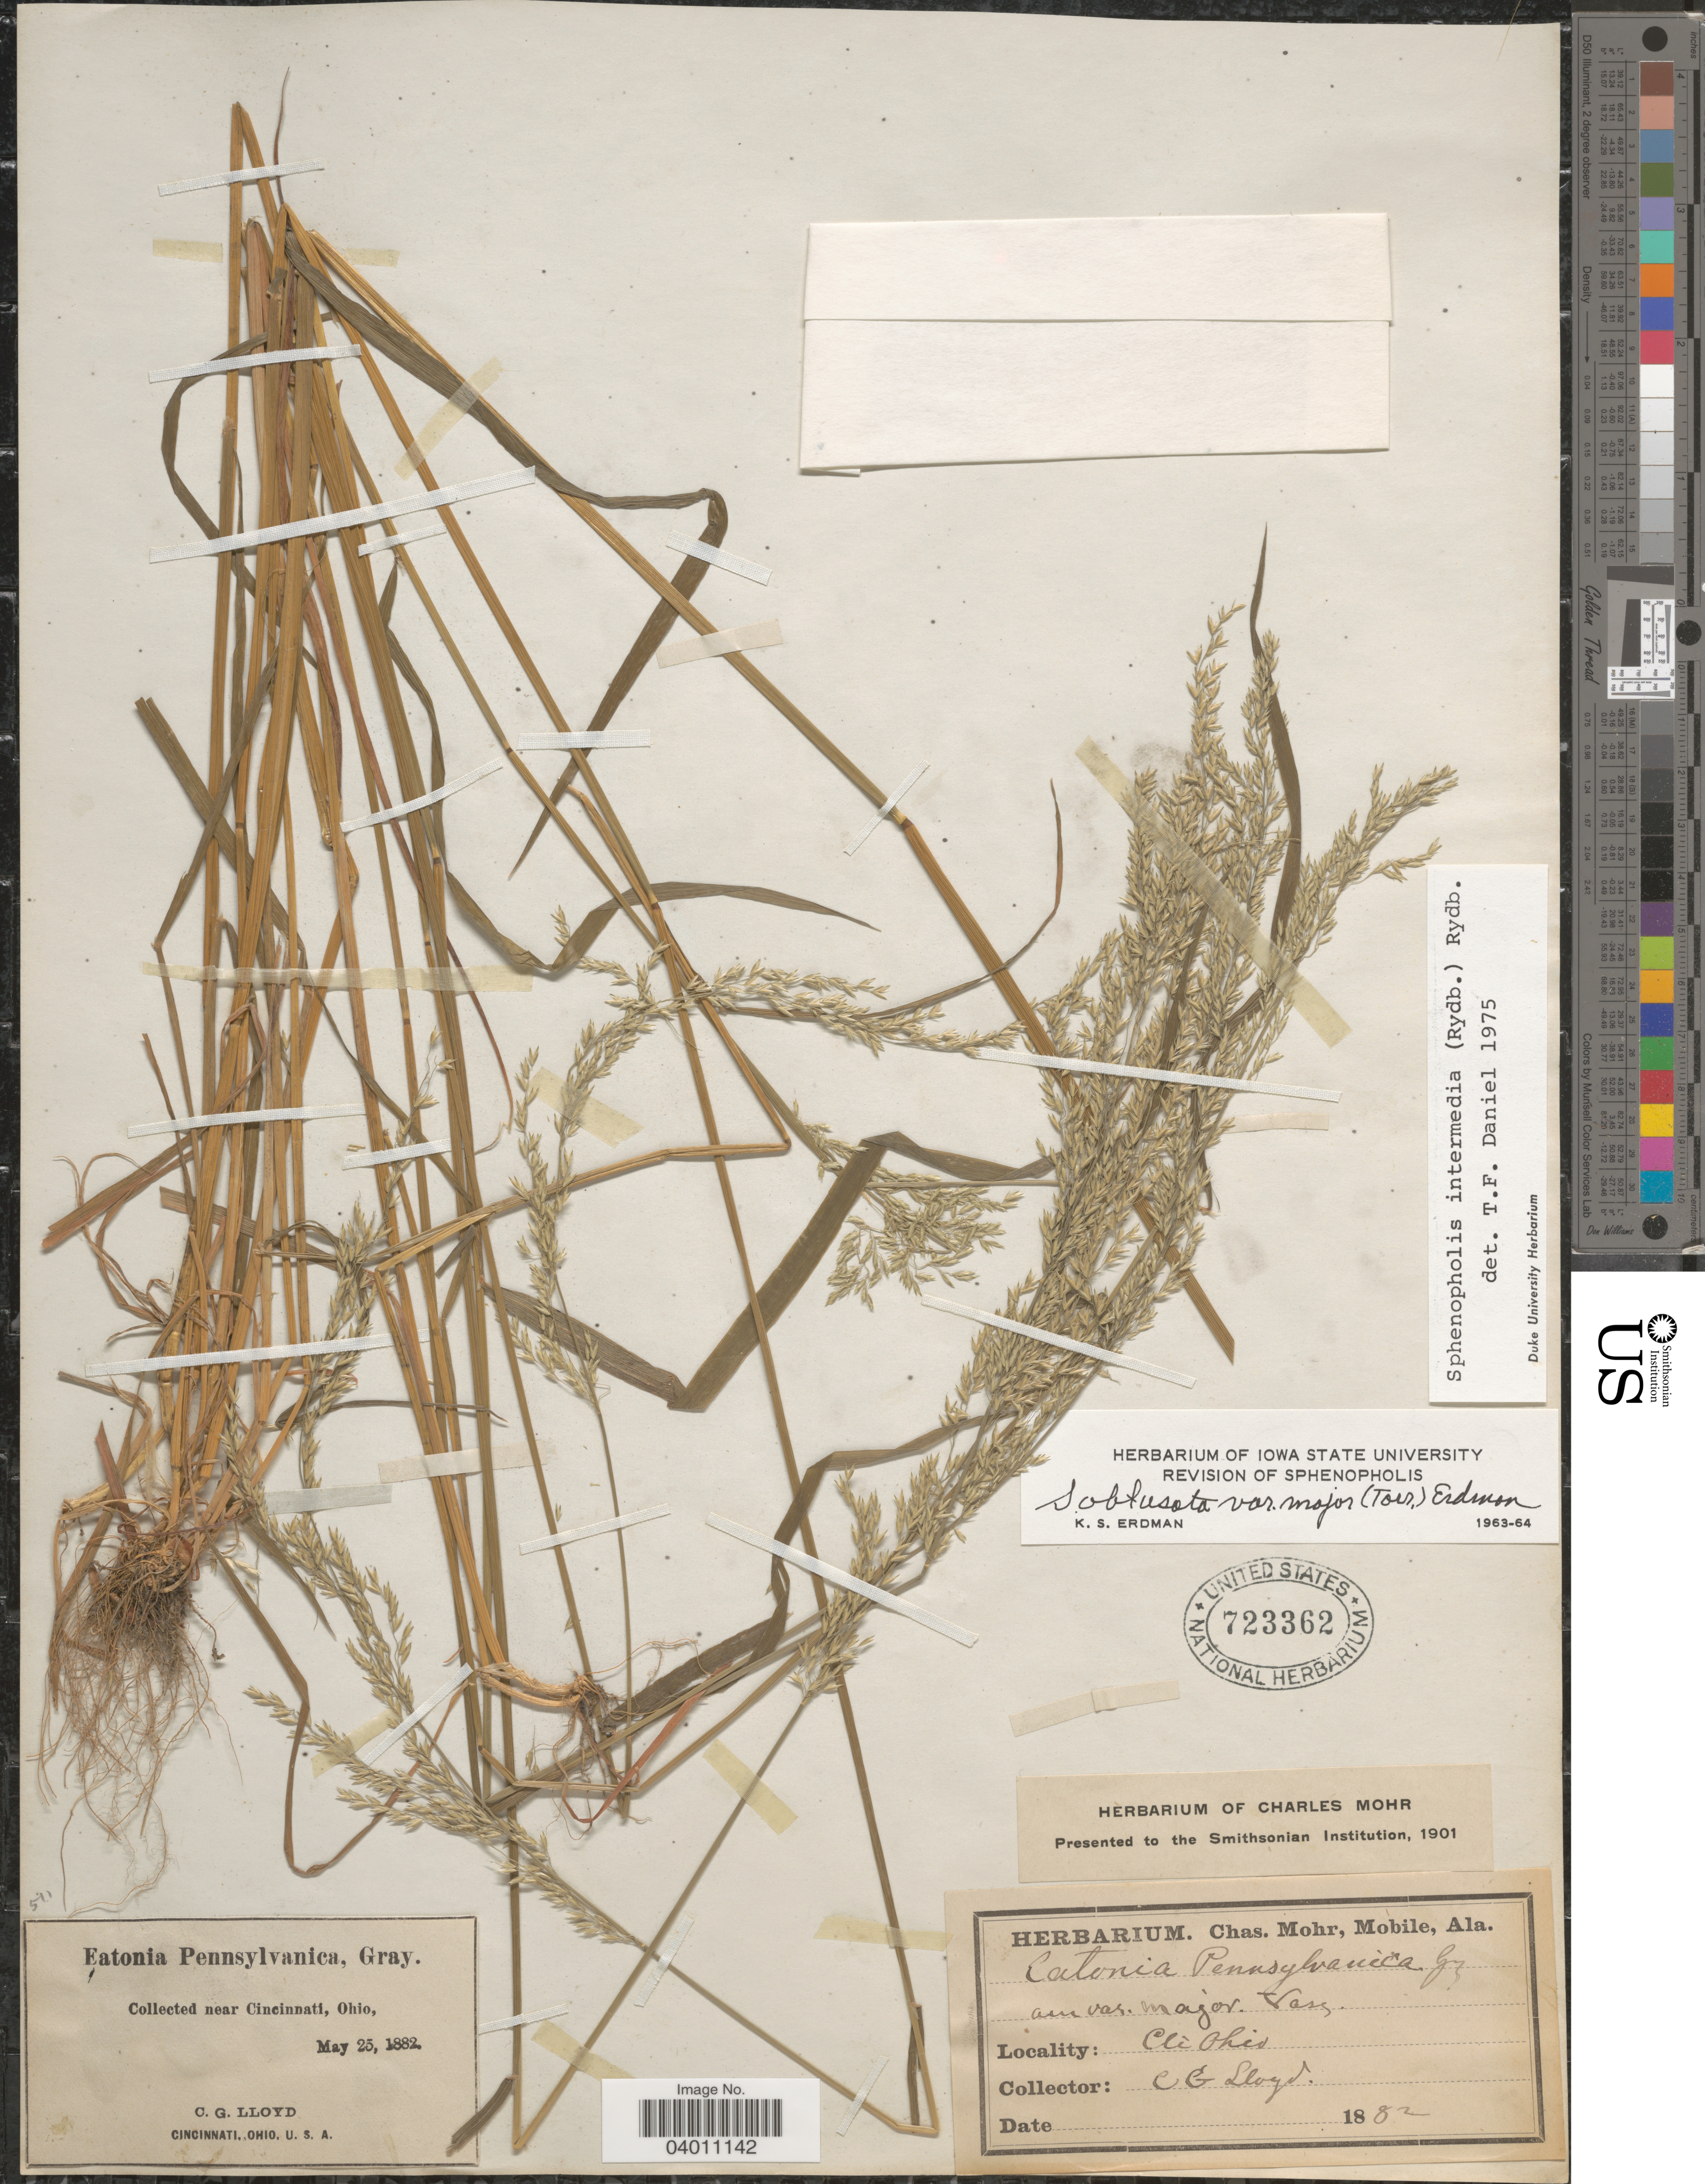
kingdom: Plantae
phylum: Tracheophyta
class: Liliopsida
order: Poales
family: Poaceae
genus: Sphenopholis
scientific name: Sphenopholis intermedia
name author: (Rydb.) Rydb.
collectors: C. G. Lloyd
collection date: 1882-05-25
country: United States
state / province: Ohio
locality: Near Cincinnati.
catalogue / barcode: US 723362